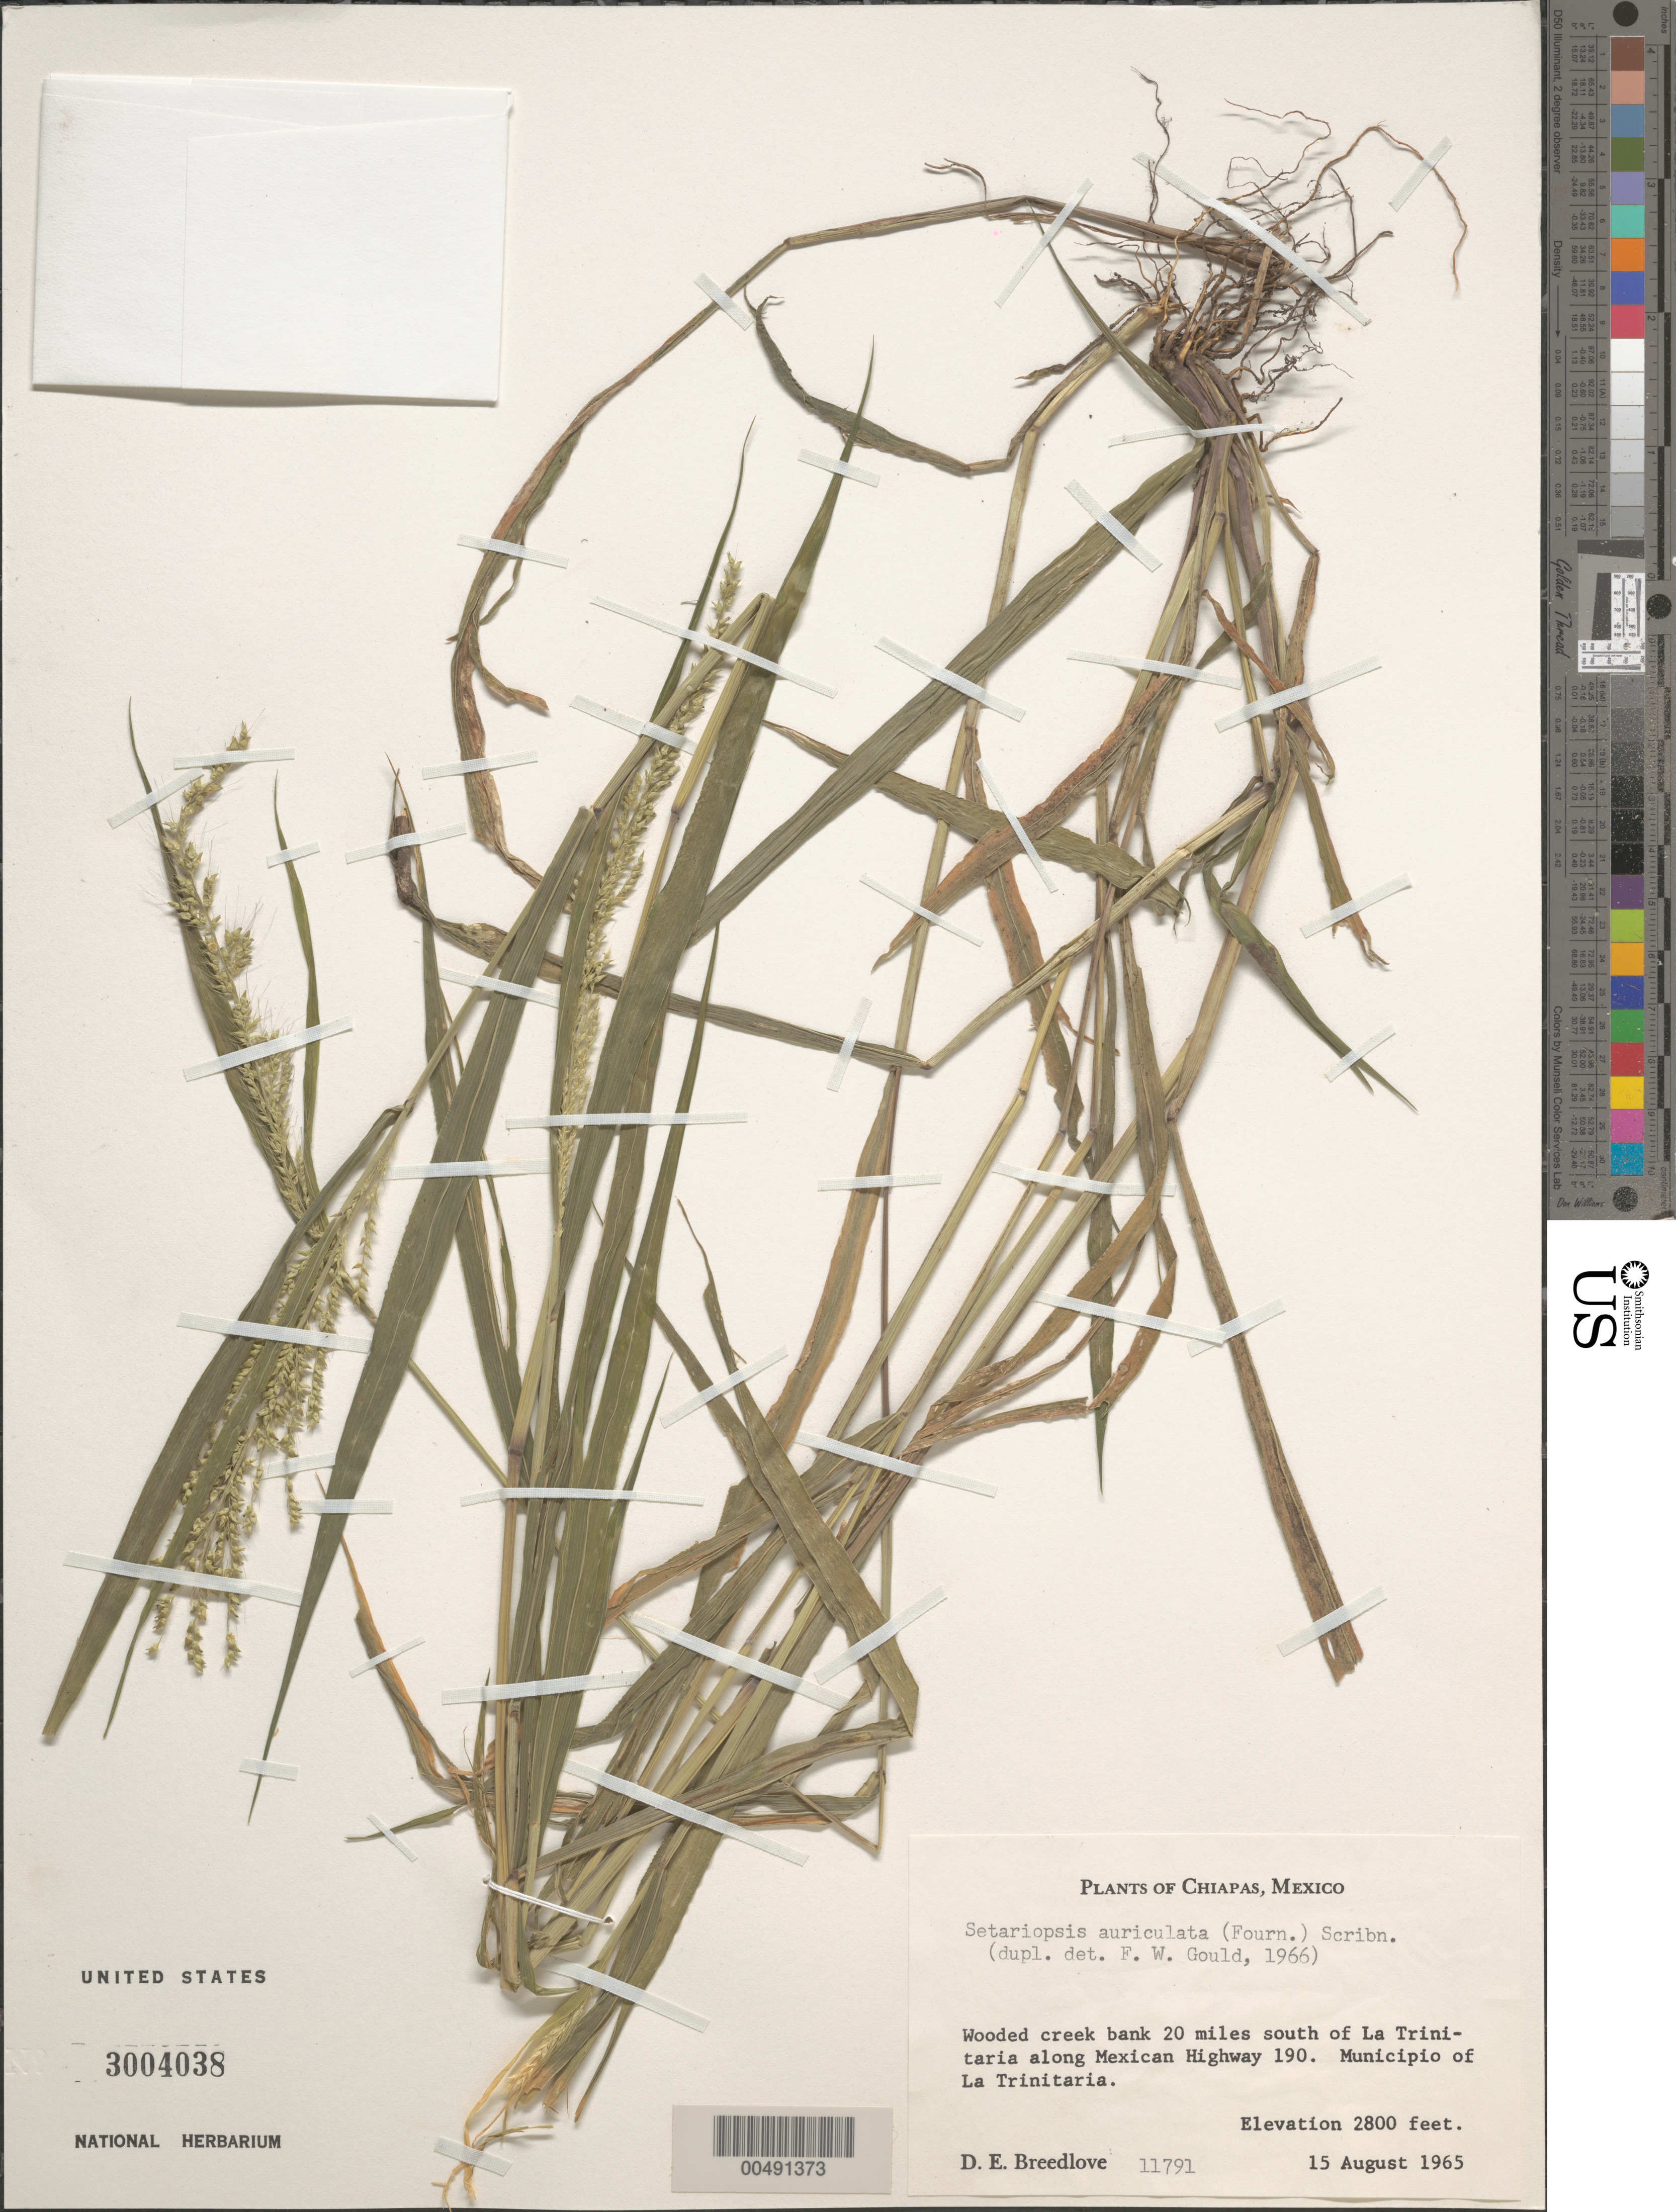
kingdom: Plantae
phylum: Tracheophyta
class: Liliopsida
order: Poales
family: Poaceae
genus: Setariopsis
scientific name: Setariopsis auriculata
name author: (E. Fourn.) Scribn.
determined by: Gould, F. W.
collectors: D. E. Breedlove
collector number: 11791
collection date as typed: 15 Aug 1965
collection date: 1965-08-15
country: Mexico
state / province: Chiapas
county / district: La Trinitaria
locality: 20 mi S of La Trinitaria along Mex Hwy 190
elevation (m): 853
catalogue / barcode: US 3004038